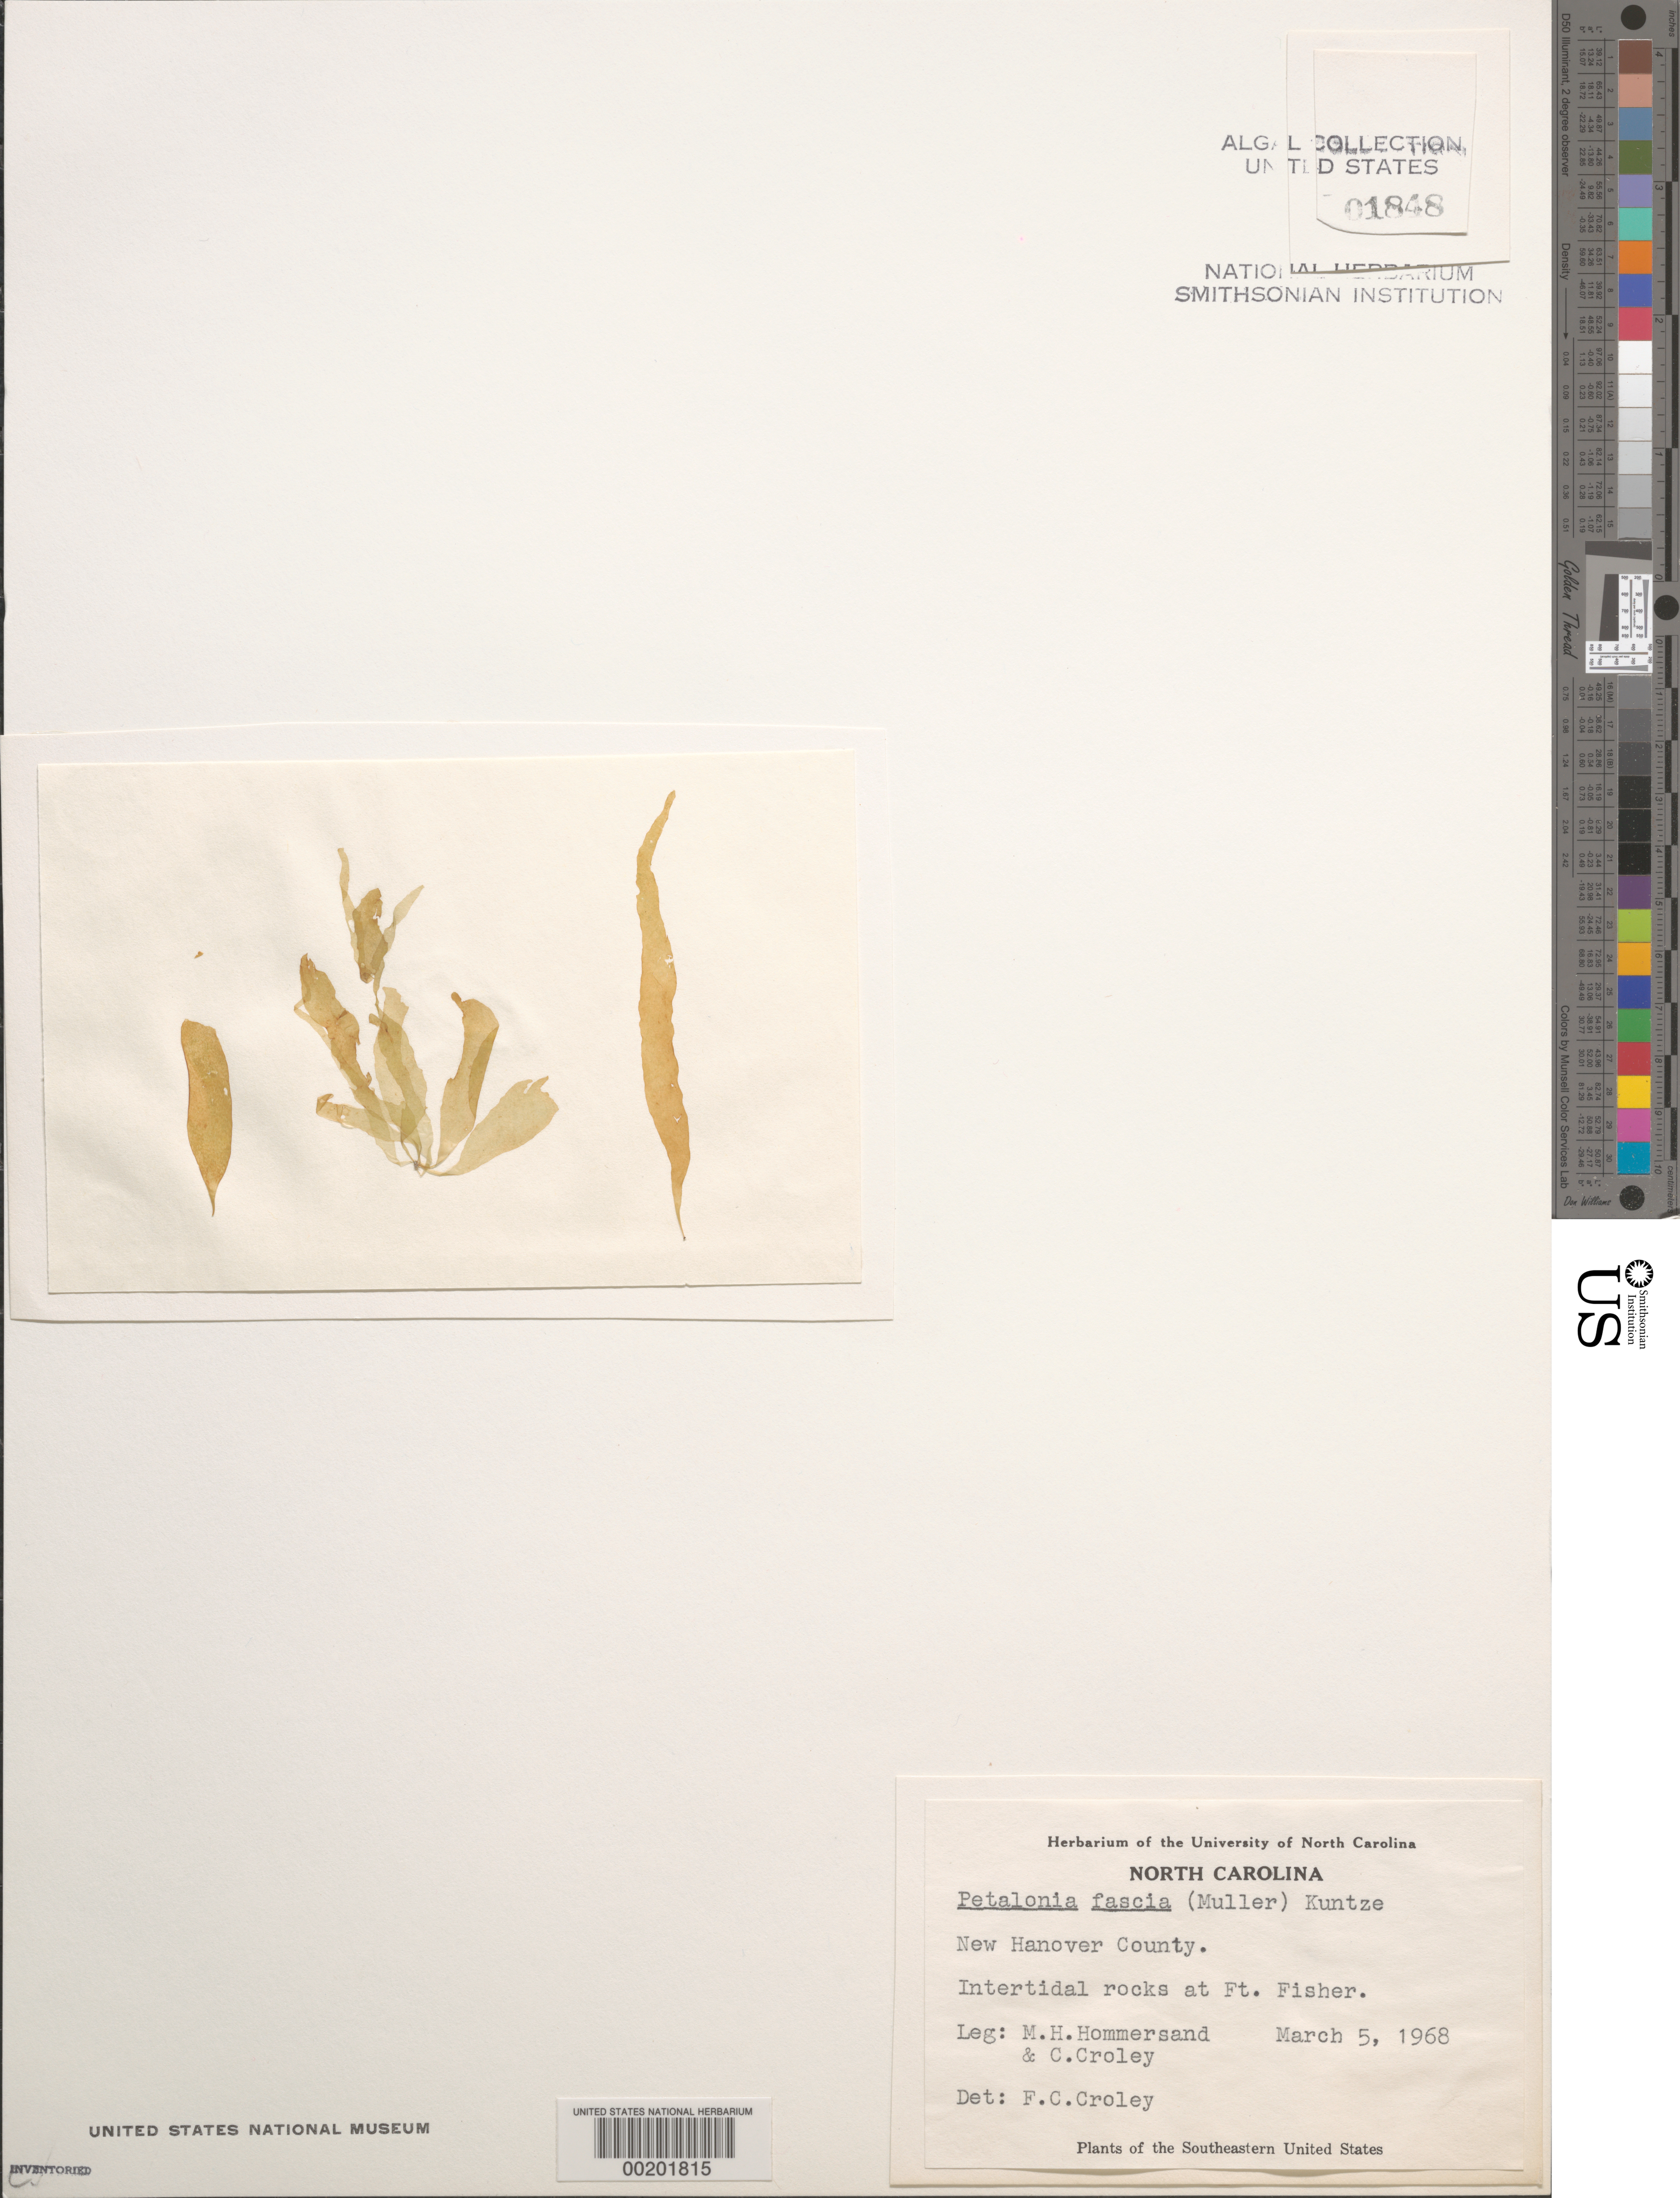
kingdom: Chromista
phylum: Ochrophyta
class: Phaeophyceae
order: Scytosiphonales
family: Scytosiphonaceae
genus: Petalonia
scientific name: Petalonia fascia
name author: (O.F. Müller) Kuntze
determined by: Croley, F. C.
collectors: M. H. Hommersand & F. C. Croley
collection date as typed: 05 Mar 1968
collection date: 1968-03-05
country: United States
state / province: North Carolina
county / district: New Hanover County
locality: Fort Fisher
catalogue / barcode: US 1848